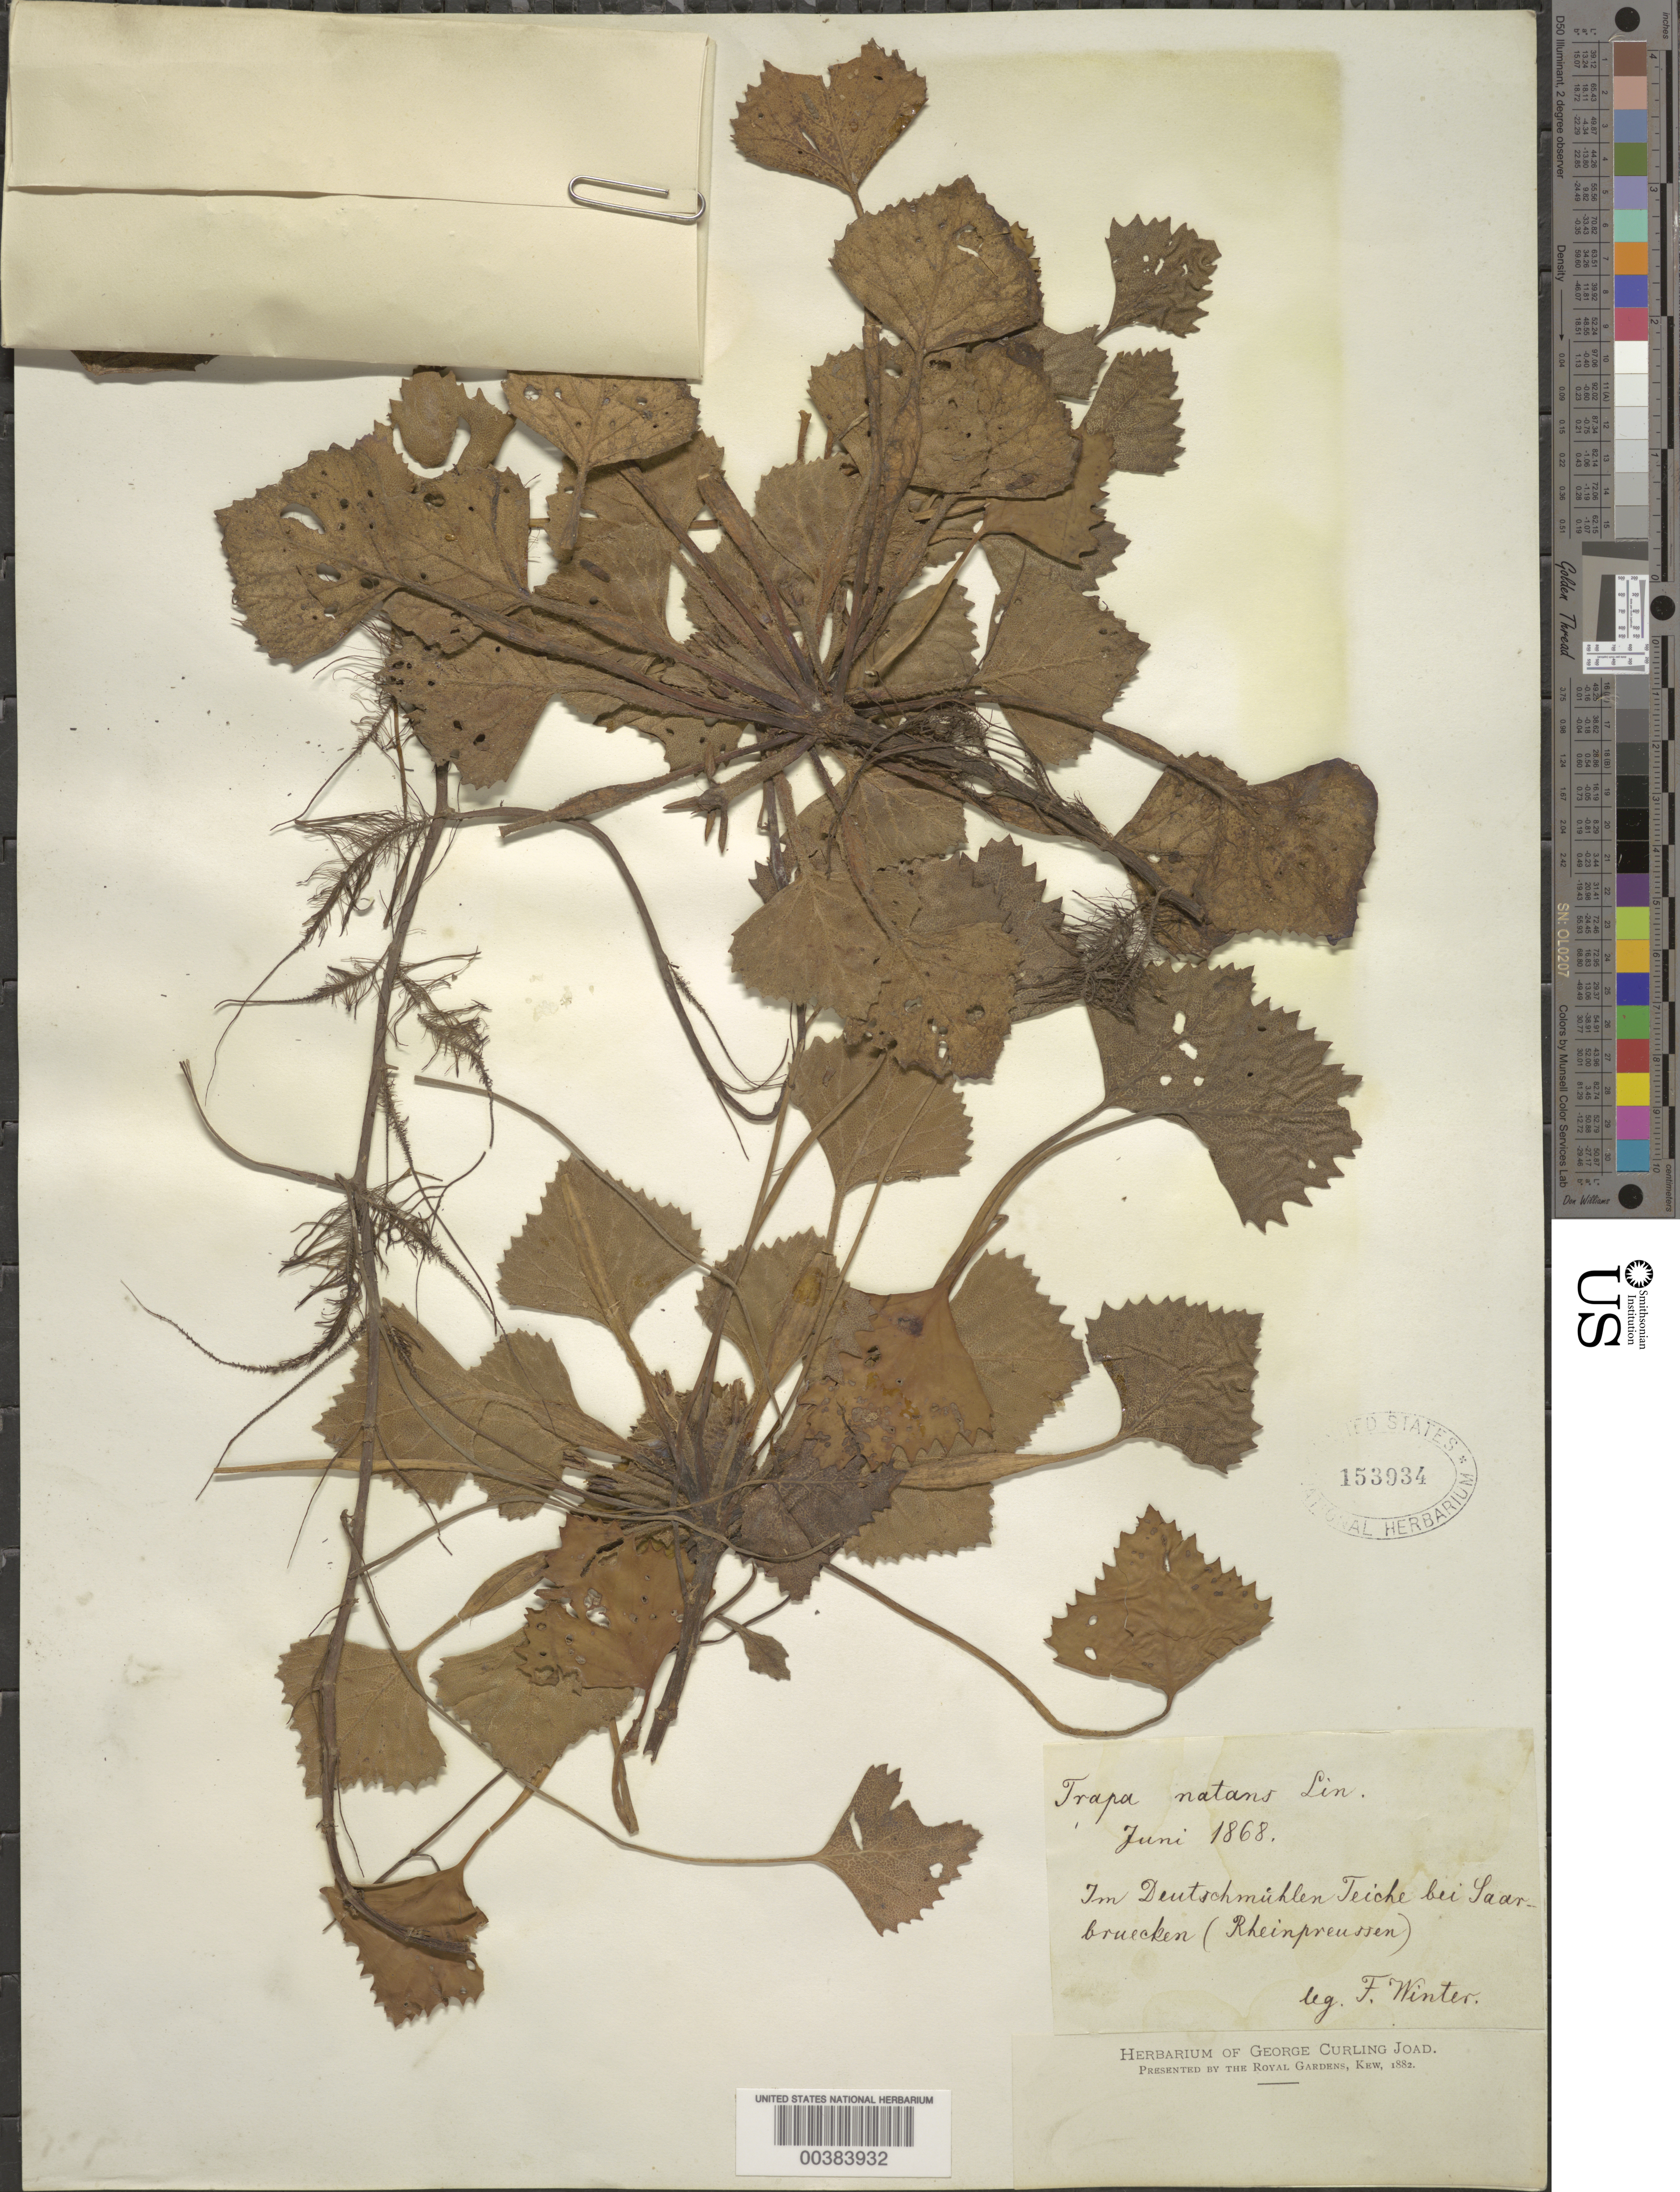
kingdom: Plantae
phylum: Tracheophyta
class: Magnoliopsida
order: Myrtales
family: Lythraceae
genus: Trapa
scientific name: Trapa natans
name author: L.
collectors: F. Winter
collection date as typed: Jun 1868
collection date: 1868-06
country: Germany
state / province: Saarland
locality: Saarbruecken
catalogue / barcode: US 153934